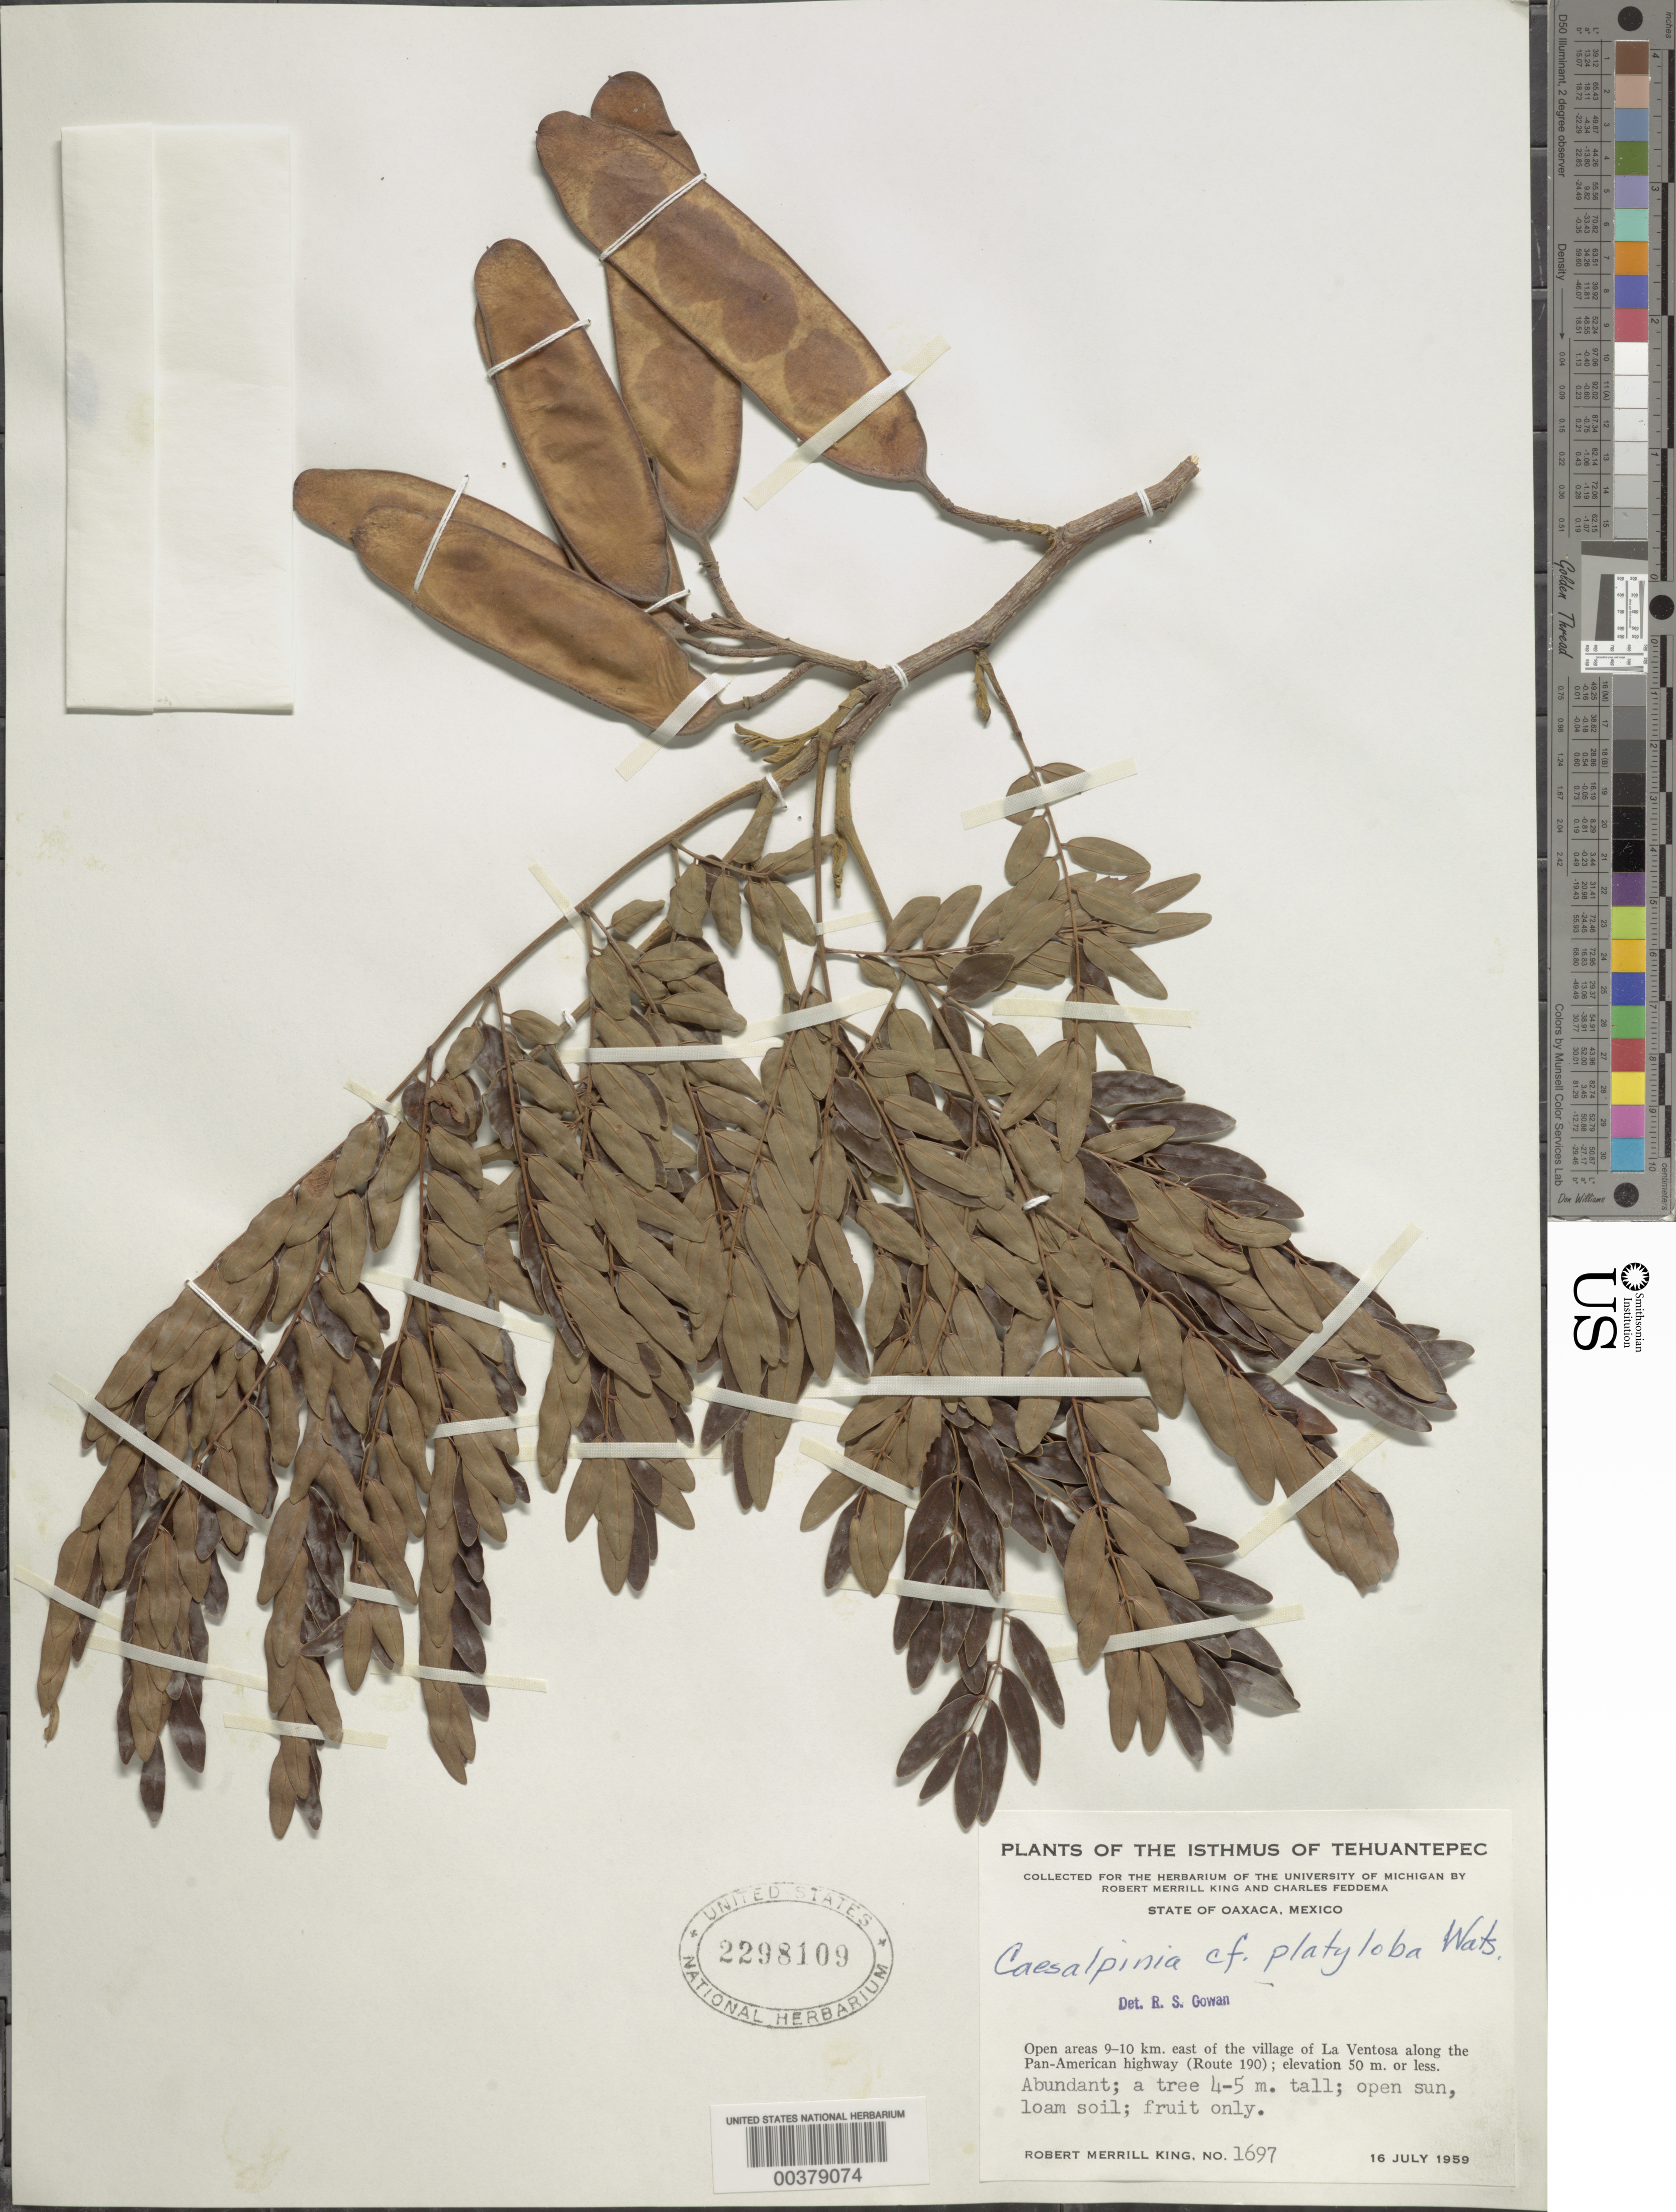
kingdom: Plantae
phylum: Tracheophyta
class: Magnoliopsida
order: Fabales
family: Fabaceae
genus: Coulteria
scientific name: Coulteria platyloba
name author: (S. Watson) N. Zamora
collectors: R. M. King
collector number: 1697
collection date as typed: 16 Jul 1959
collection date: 1959-07-16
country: Mexico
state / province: Oaxaca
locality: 9-10 km N of the village of La Ventosa along the Pan-American hwy, route 190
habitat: Open areas; open sun, loam soil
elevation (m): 50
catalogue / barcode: US 2298109